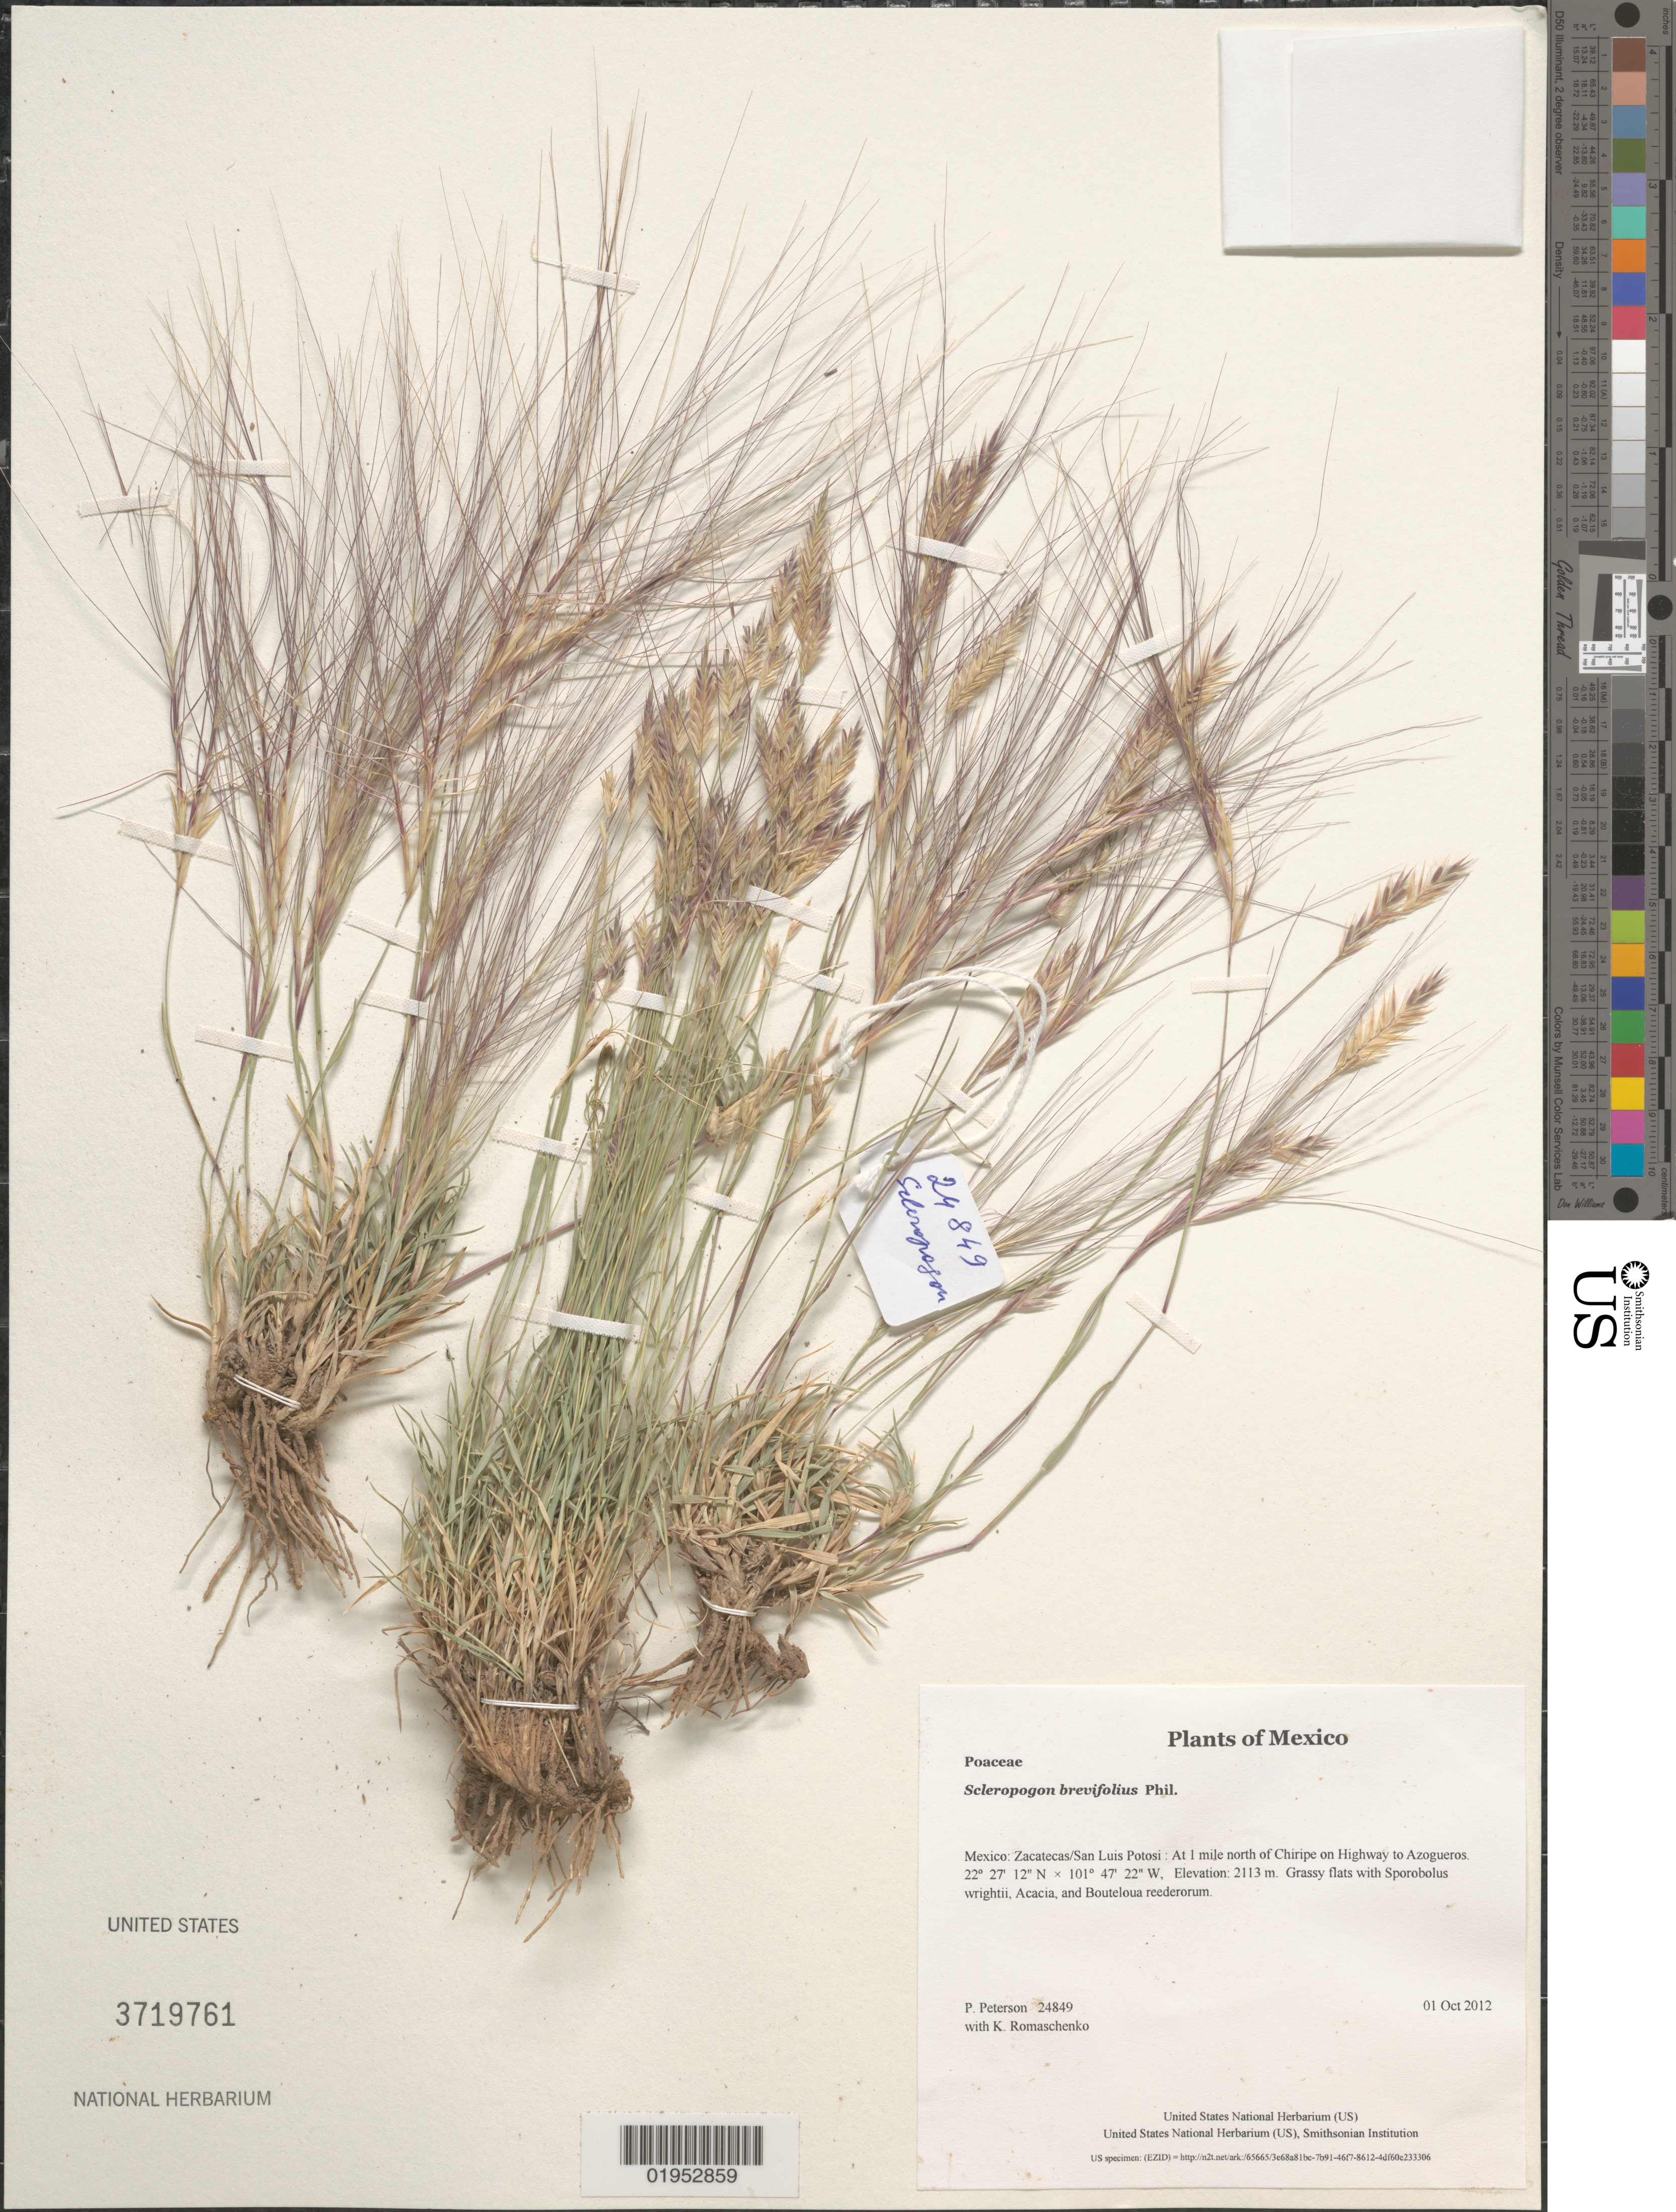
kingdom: Plantae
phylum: Tracheophyta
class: Liliopsida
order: Poales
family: Poaceae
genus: Scleropogon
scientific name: Scleropogon brevifolius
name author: Phil.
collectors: P. M. Peterson & K. Romaschenko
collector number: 24849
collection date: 2012-10-01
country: Mexico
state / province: San Luis Potosi / Zacatecas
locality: At 1 mile north of Chiripe on Highway to Azogueros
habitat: Grassy flats with Sporobolus wrightii, Acacia, and Bouteloua reederorum.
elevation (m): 2113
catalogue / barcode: US 3719761